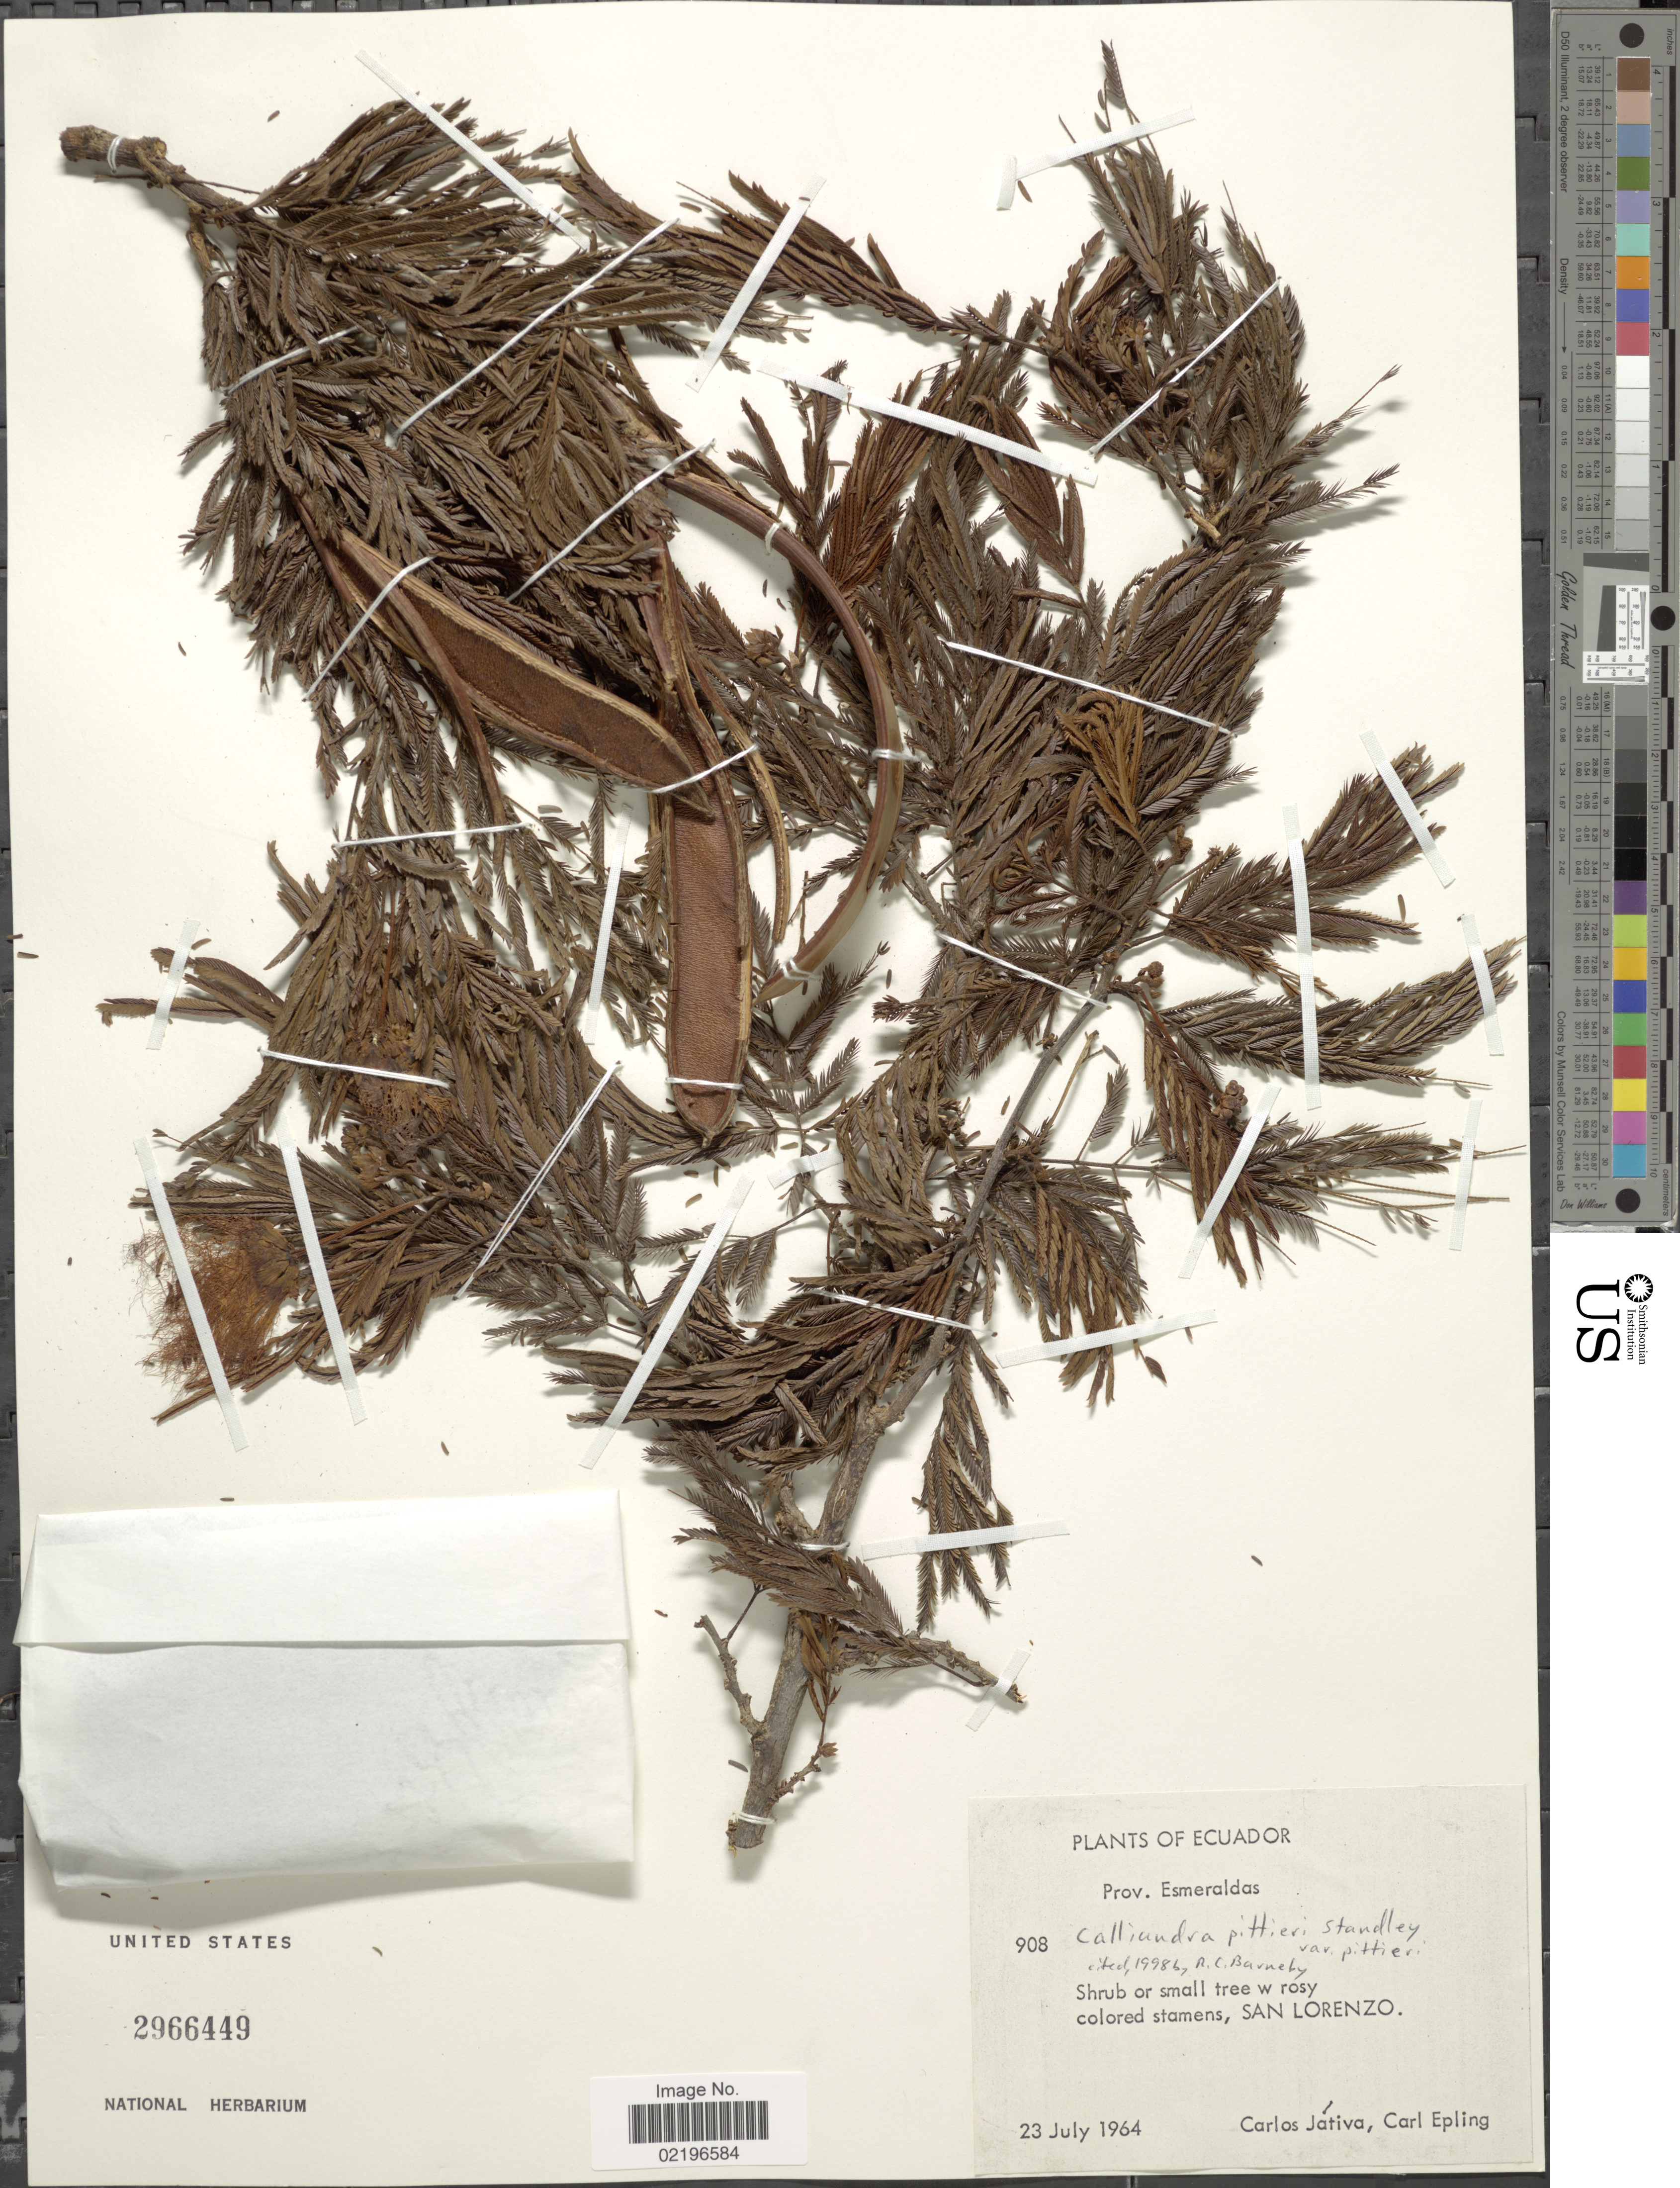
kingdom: Plantae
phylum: Tracheophyta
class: Magnoliopsida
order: Fabales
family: Fabaceae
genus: Calliandra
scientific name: Calliandra pittieri var. pittieri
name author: Standl.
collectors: C. D. Játiva & C. C. Epling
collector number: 908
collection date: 1964-07-23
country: Ecuador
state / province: Esmeraldas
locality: Prov. Esmeraldas, San Lorenzo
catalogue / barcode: US 2966449